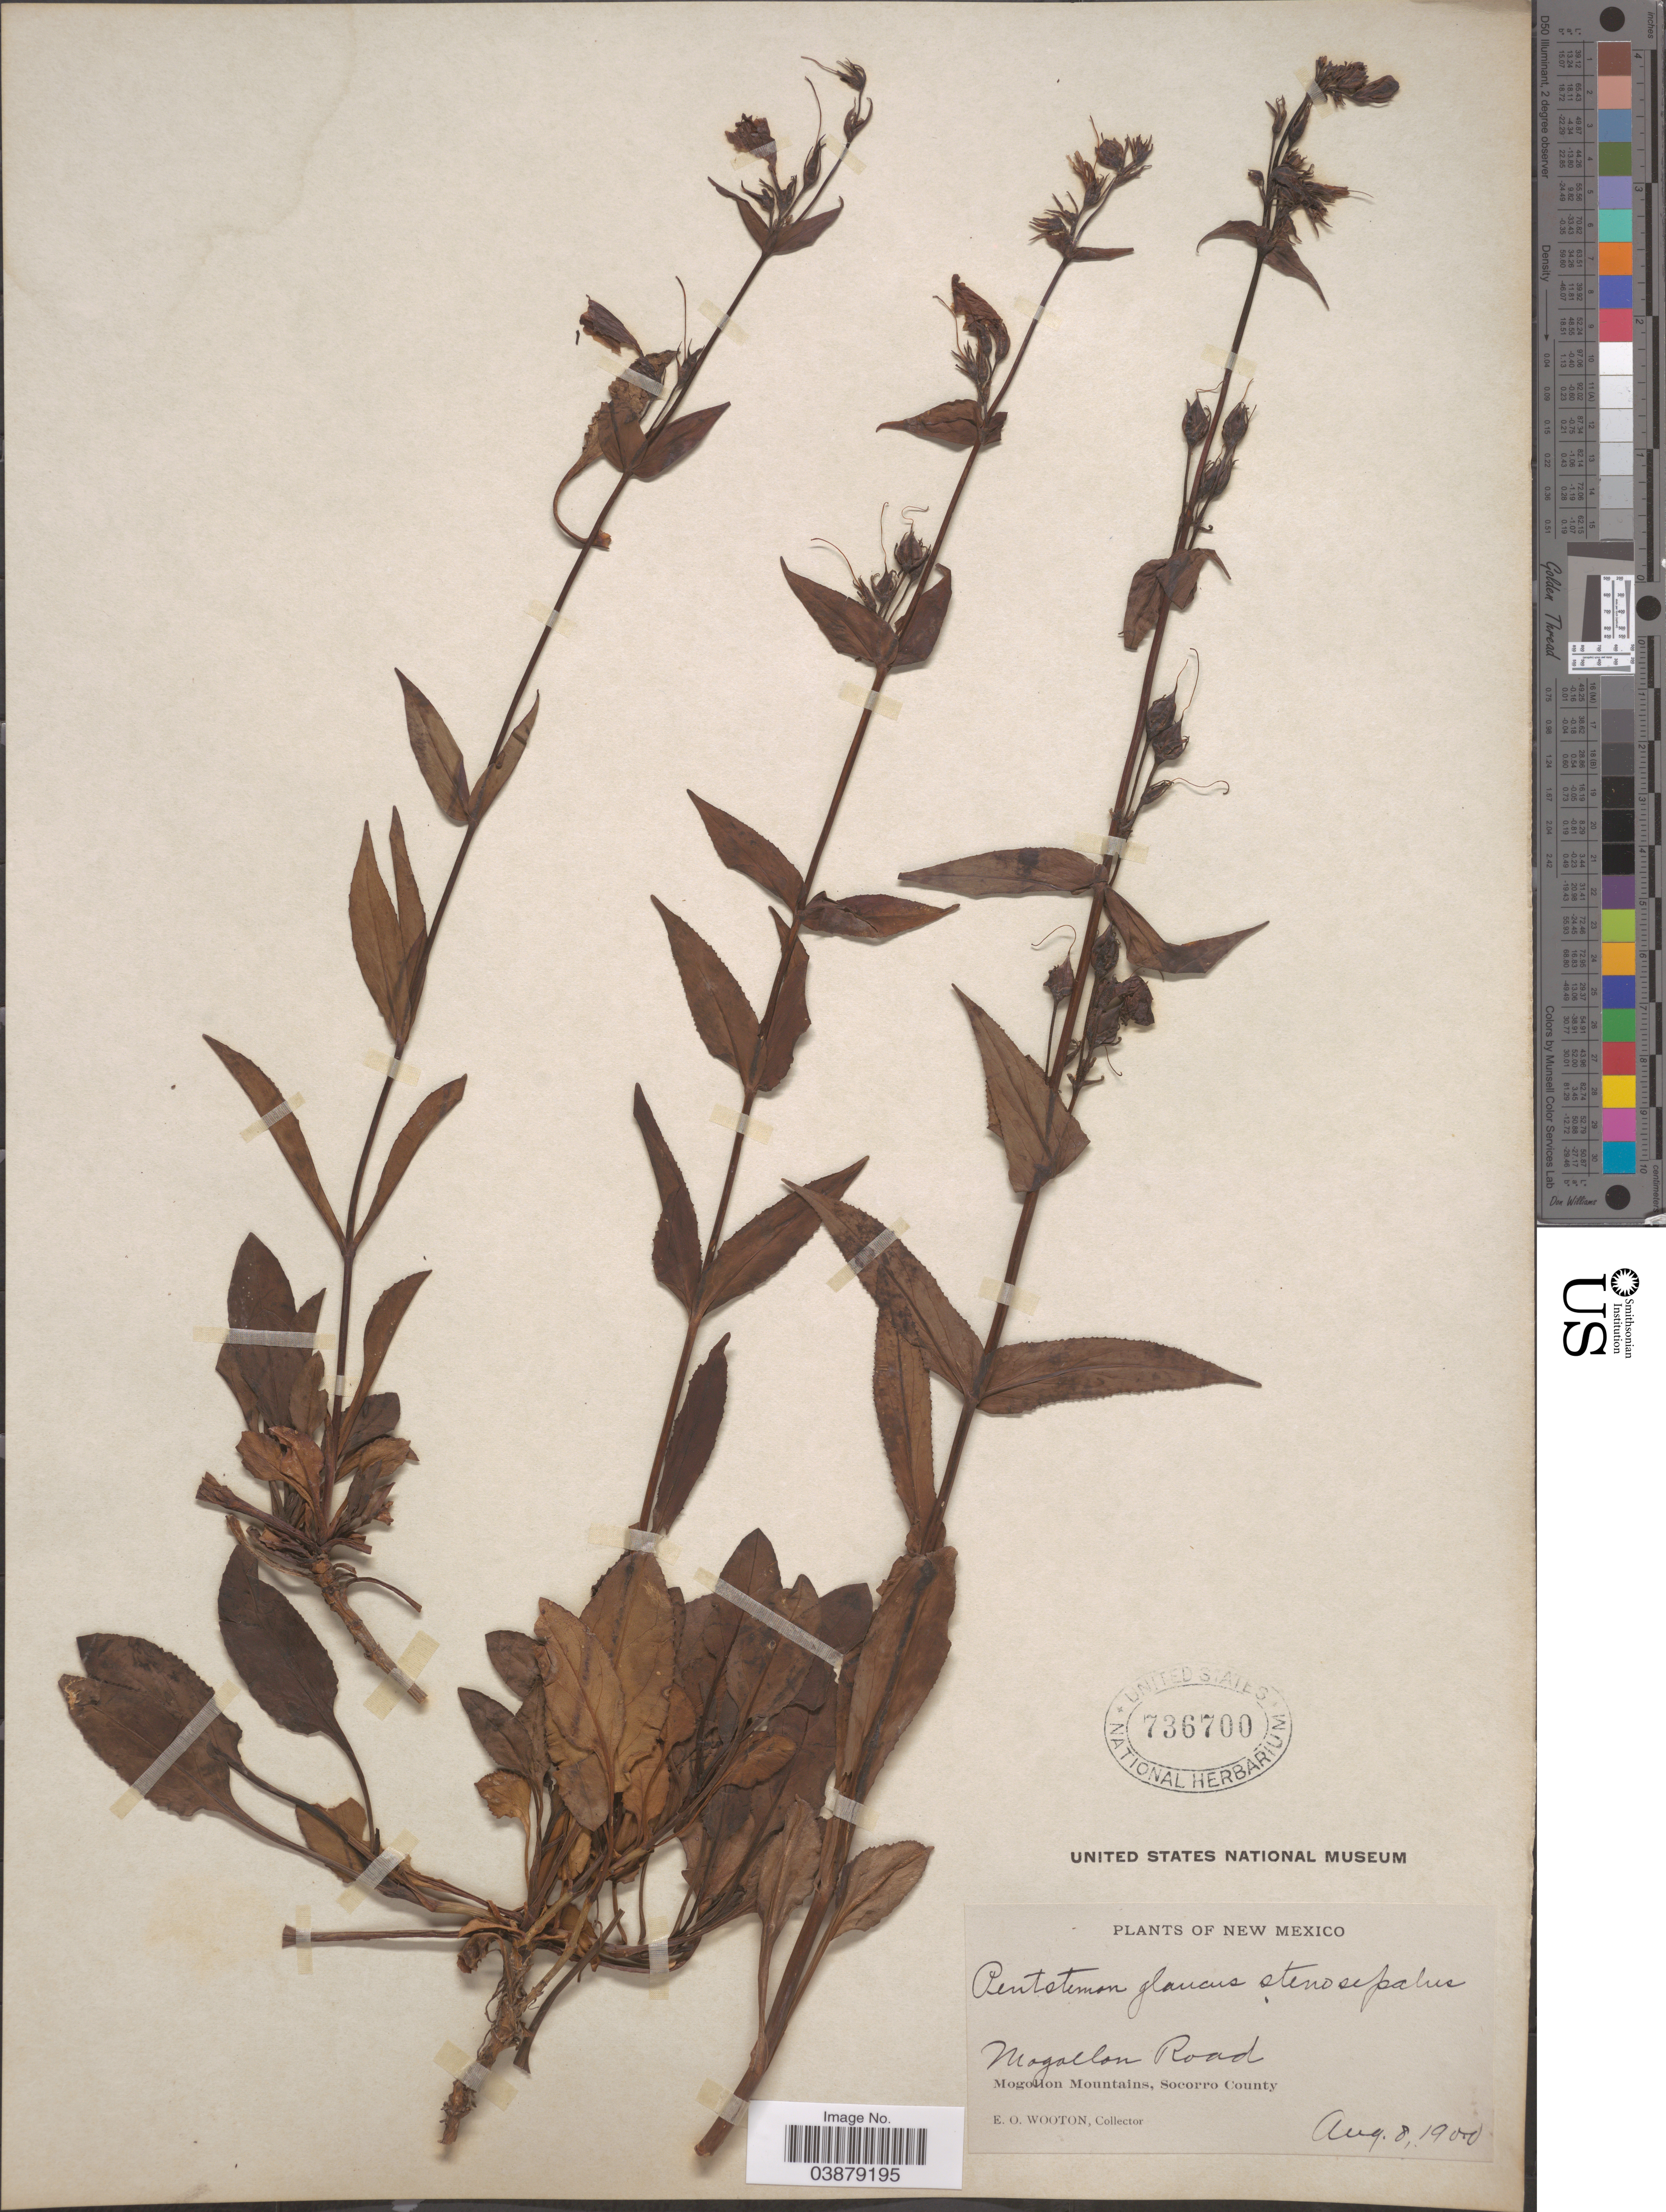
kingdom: Plantae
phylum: Tracheophyta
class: Magnoliopsida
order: Lamiales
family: Plantaginaceae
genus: Penstemon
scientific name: Penstemon whippleanus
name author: A. Gray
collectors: E. O. Wooton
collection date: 1900-08-08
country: United States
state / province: New Mexico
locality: Mogollon Road, Mogollon Mountains, Socorro County.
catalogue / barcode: US 736700